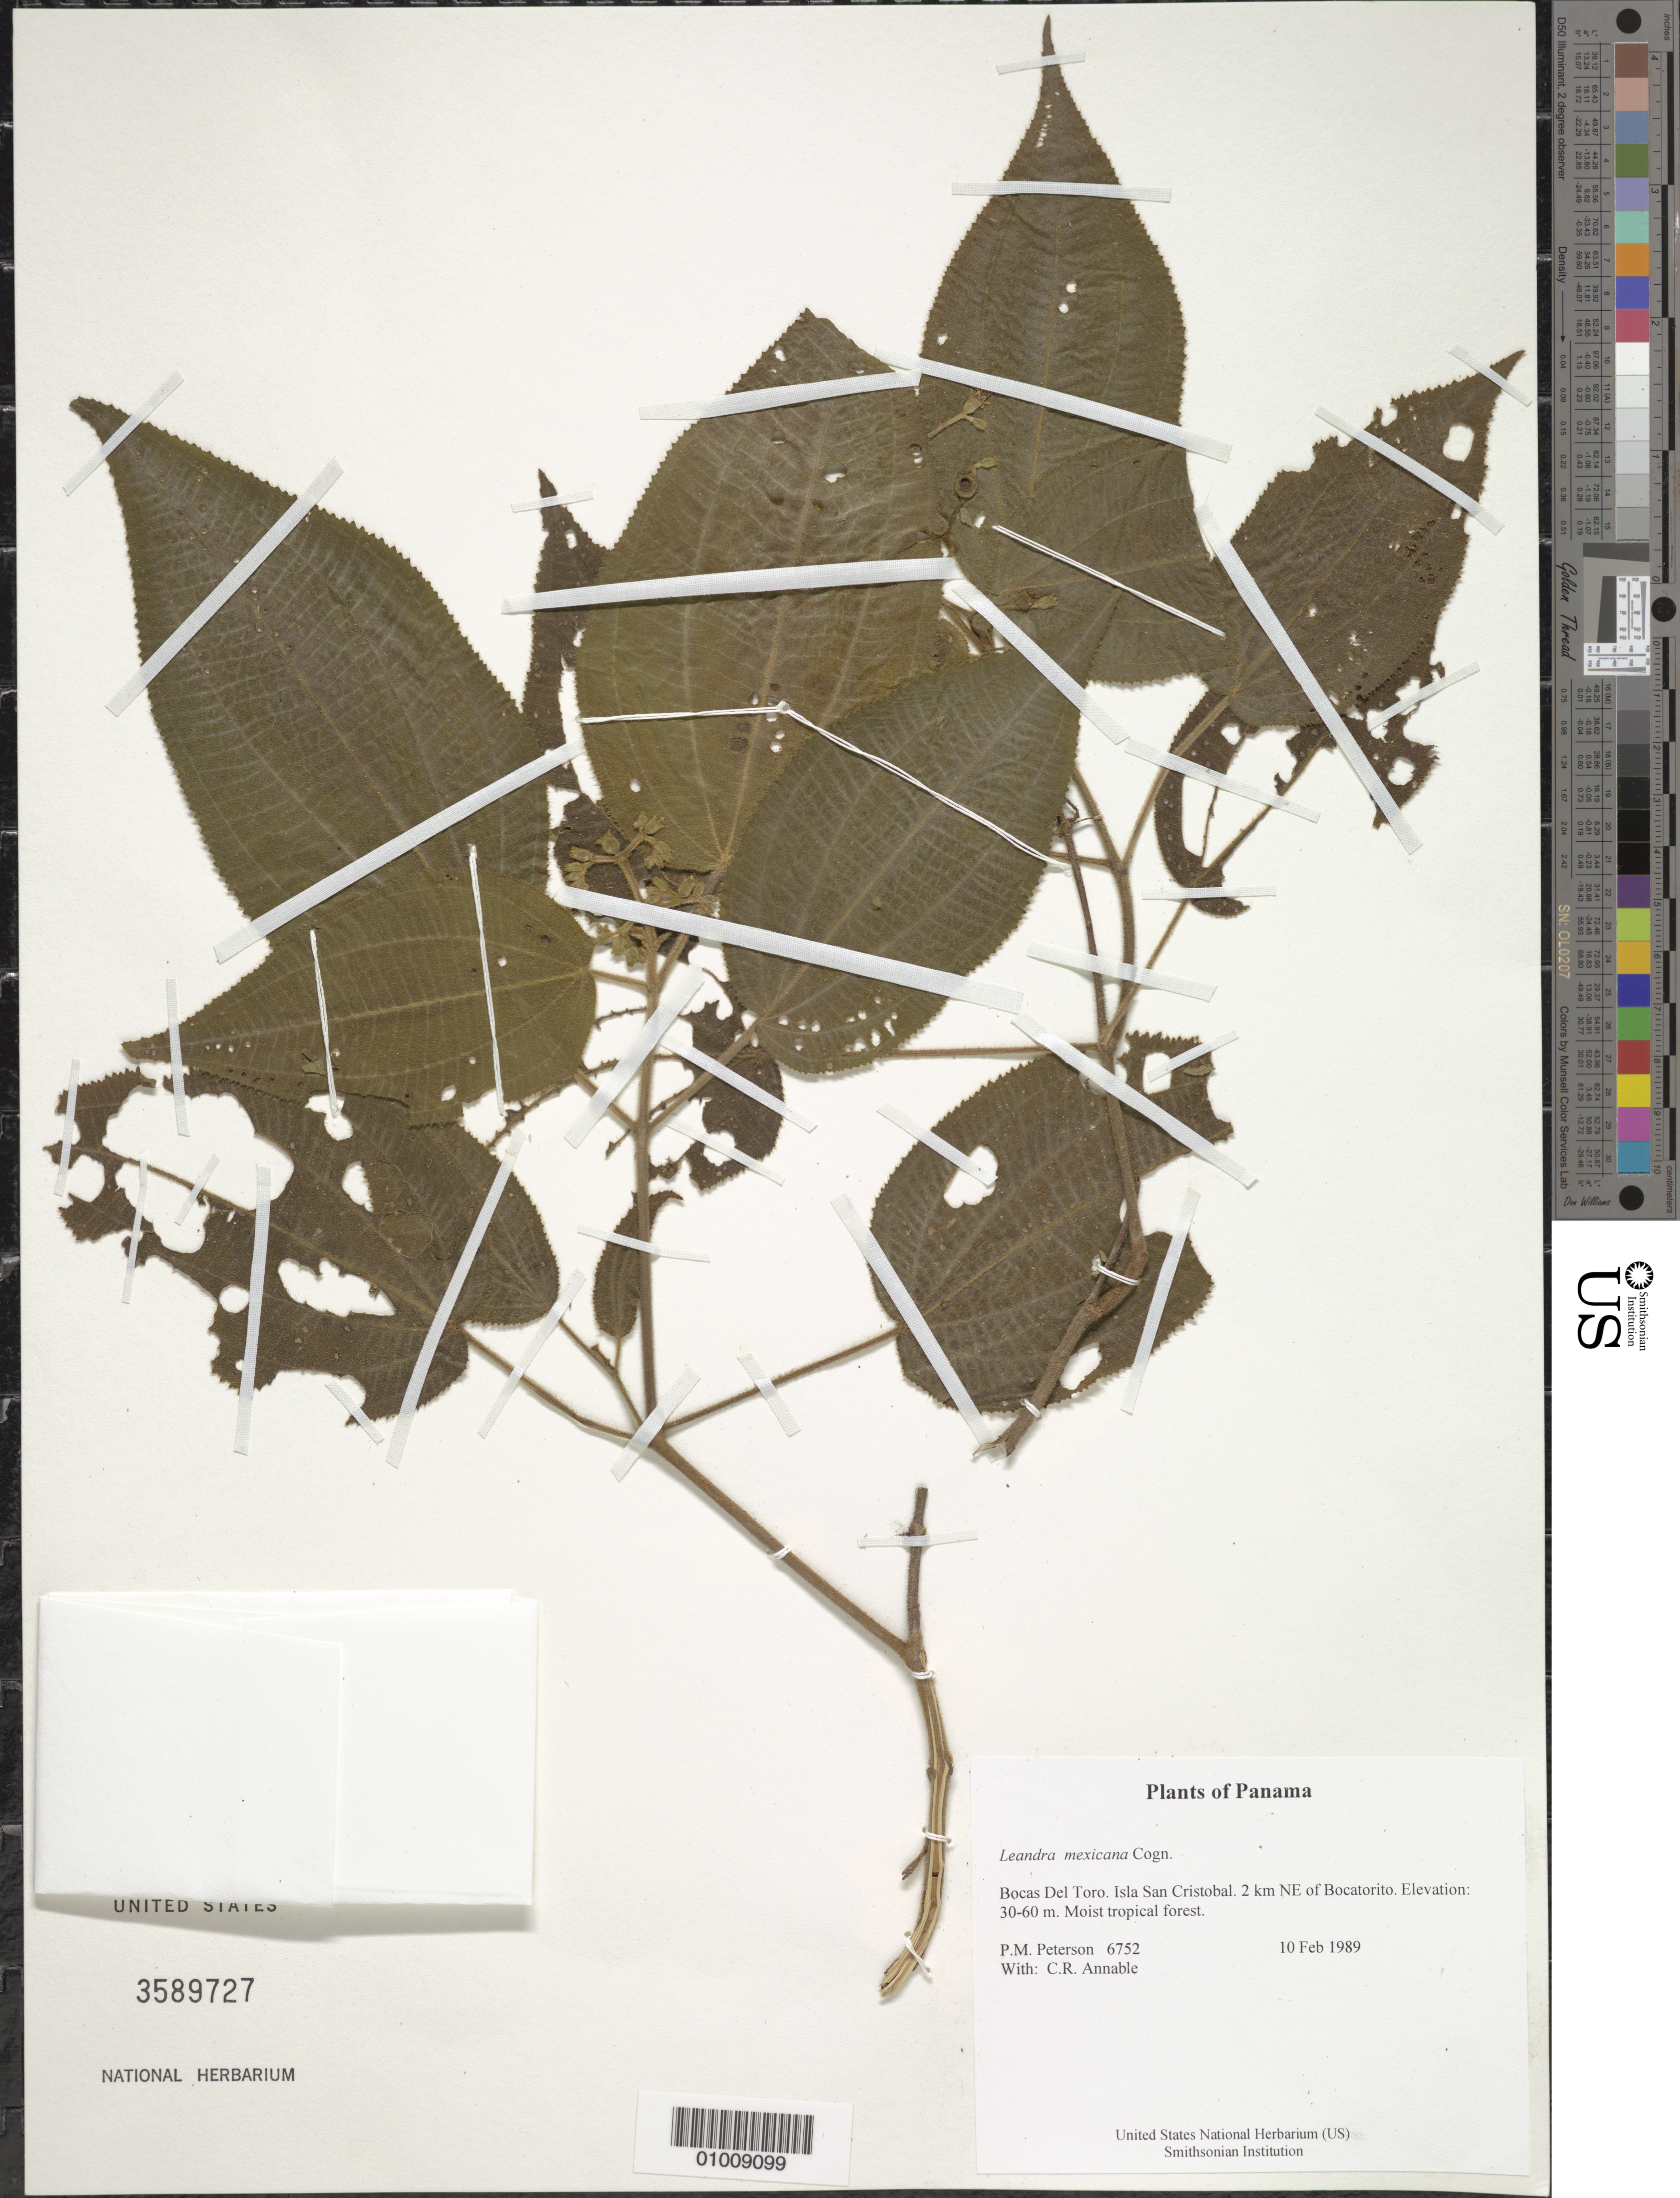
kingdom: Plantae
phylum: Tracheophyta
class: Magnoliopsida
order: Myrtales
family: Melastomataceae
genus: Leandra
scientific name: Leandra mexicana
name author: (Naudin) Cogn.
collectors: P. M. Peterson & C. R. Annable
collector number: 06752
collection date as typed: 10 Feb 1989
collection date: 1989-02-10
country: Panama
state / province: Bocas del Toro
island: San Cristobal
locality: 2 km NE of Bocatorito.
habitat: Moist tropical forest.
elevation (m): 30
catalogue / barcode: US 3589727